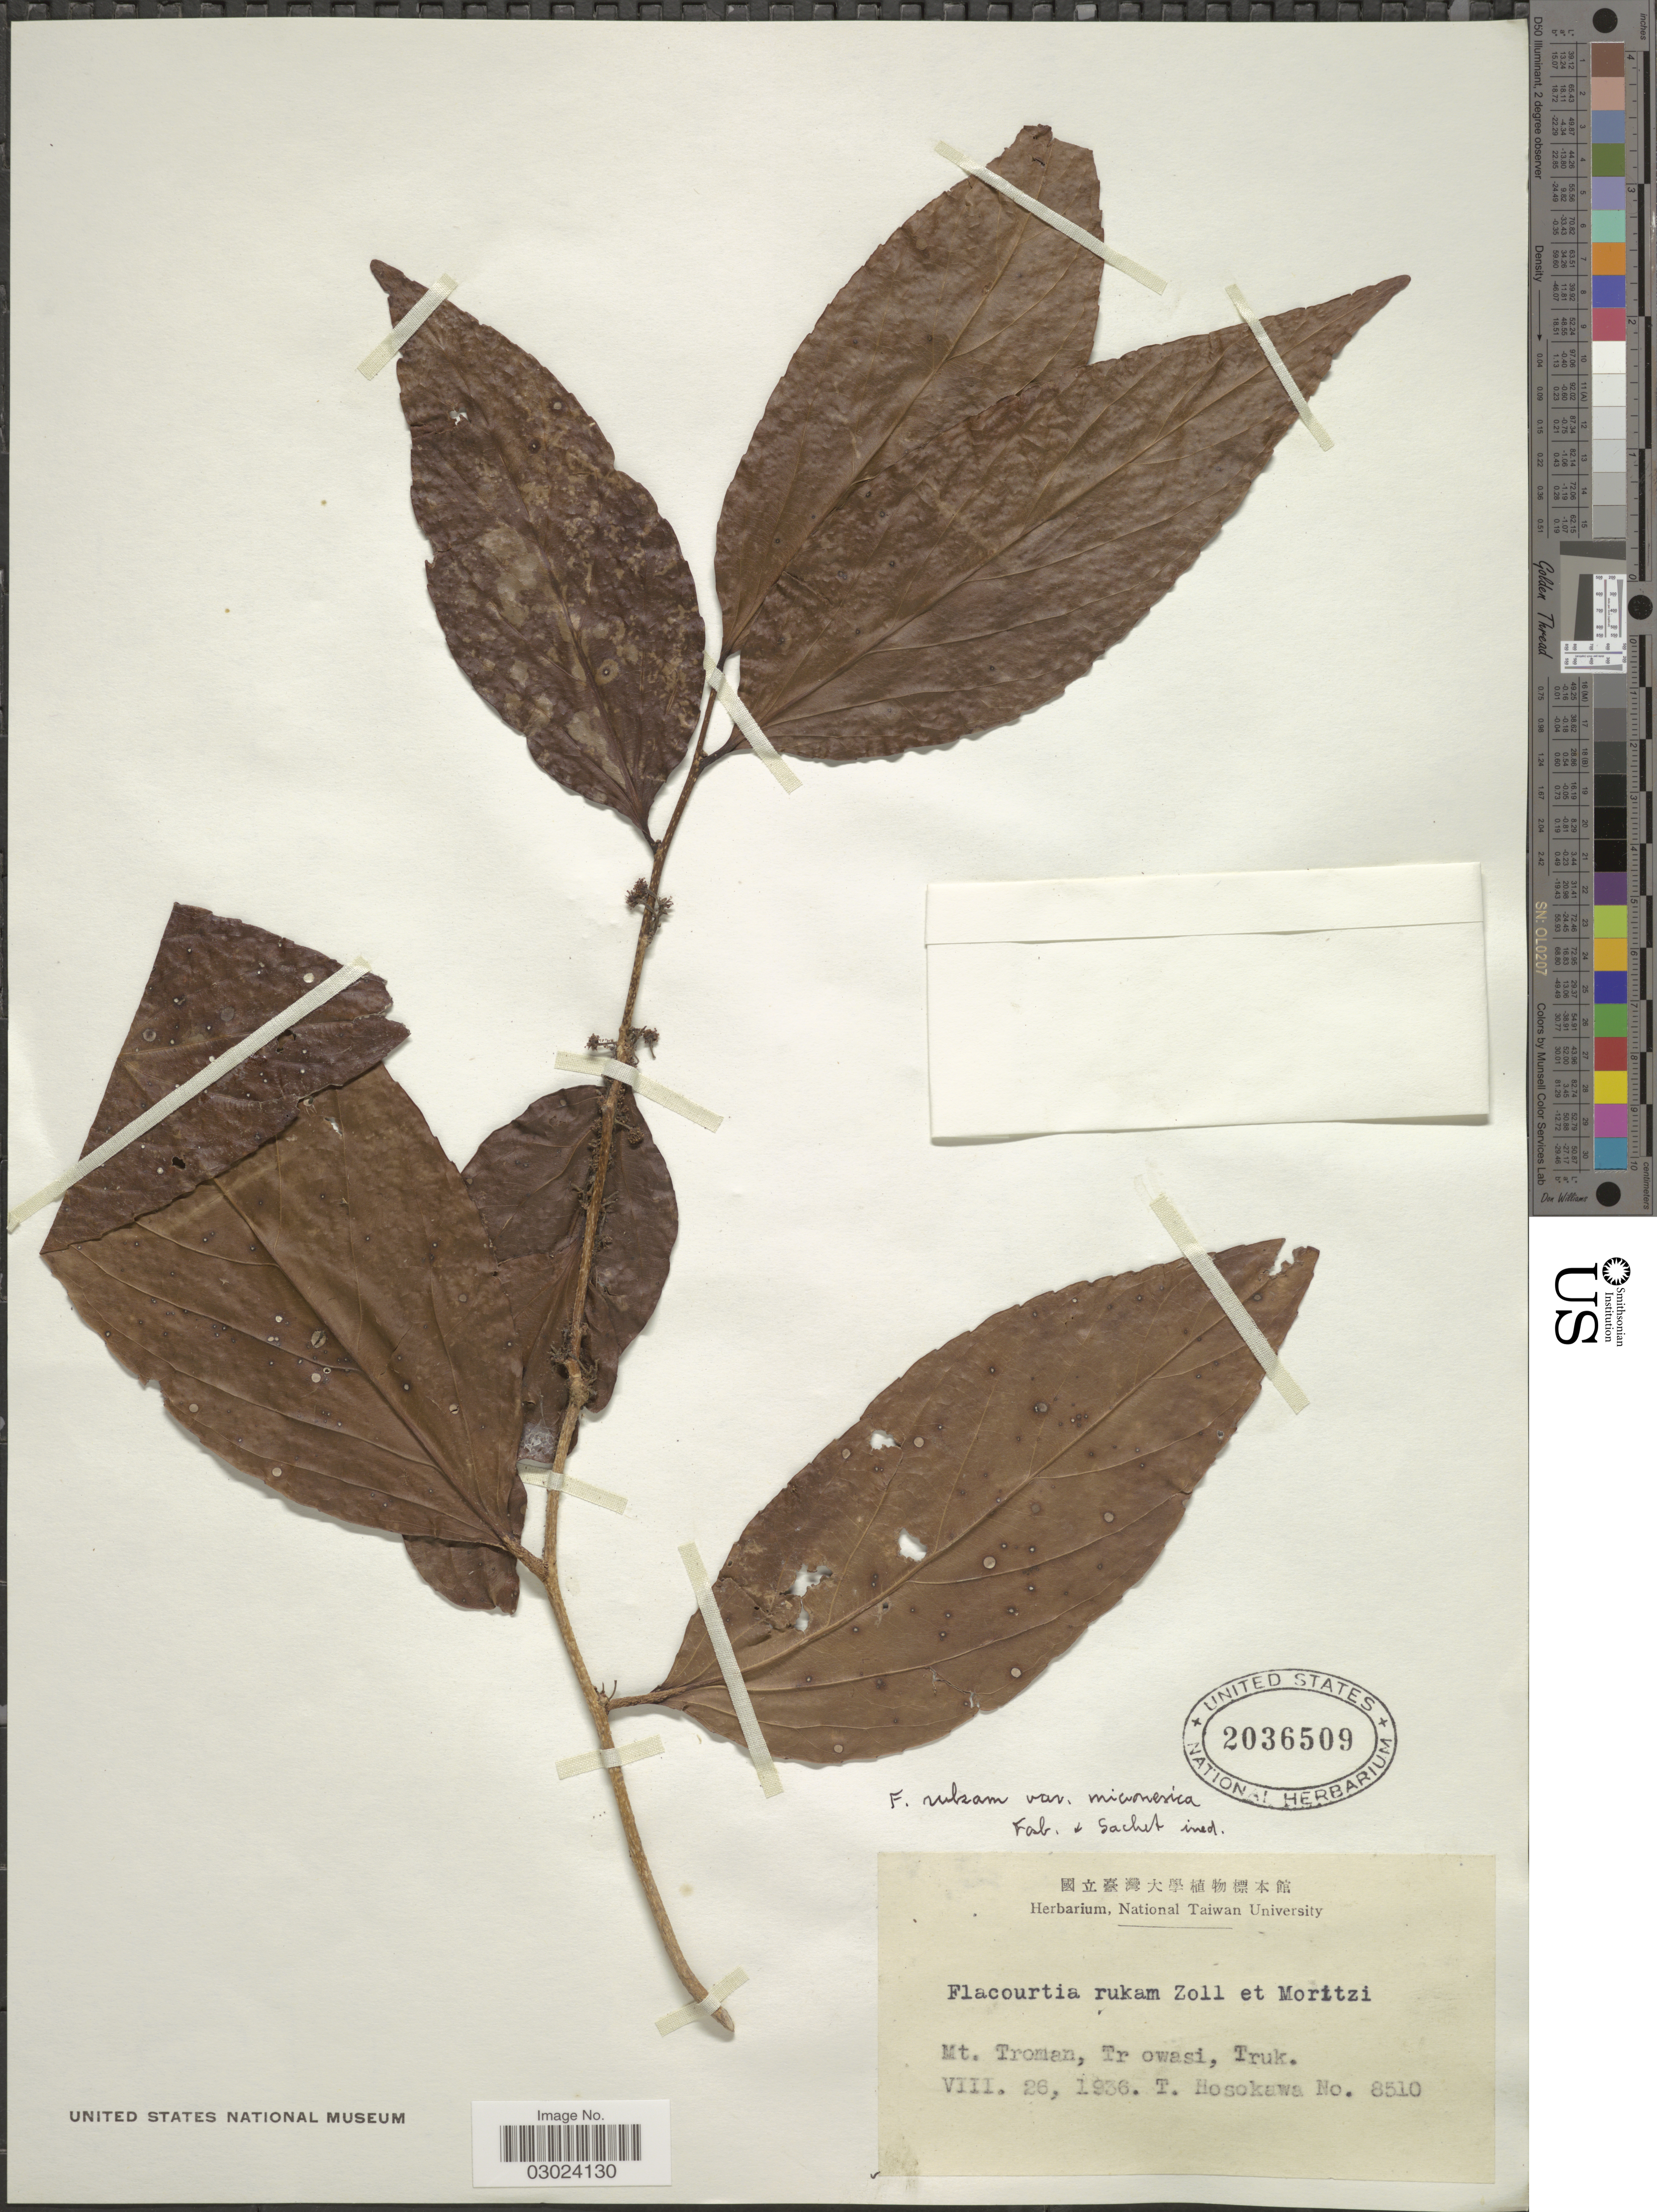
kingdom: Plantae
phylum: Tracheophyta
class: Magnoliopsida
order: Malpighiales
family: Salicaceae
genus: Flacourtia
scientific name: Flacourtia rukam var. micronesica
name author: Fosberg & Sachet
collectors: T. Hosokawa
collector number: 8510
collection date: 1936-08-26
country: Micronesia, Federated States of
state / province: Truk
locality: Mt. Troman, Tr owasi, Truk.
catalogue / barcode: US 2036509